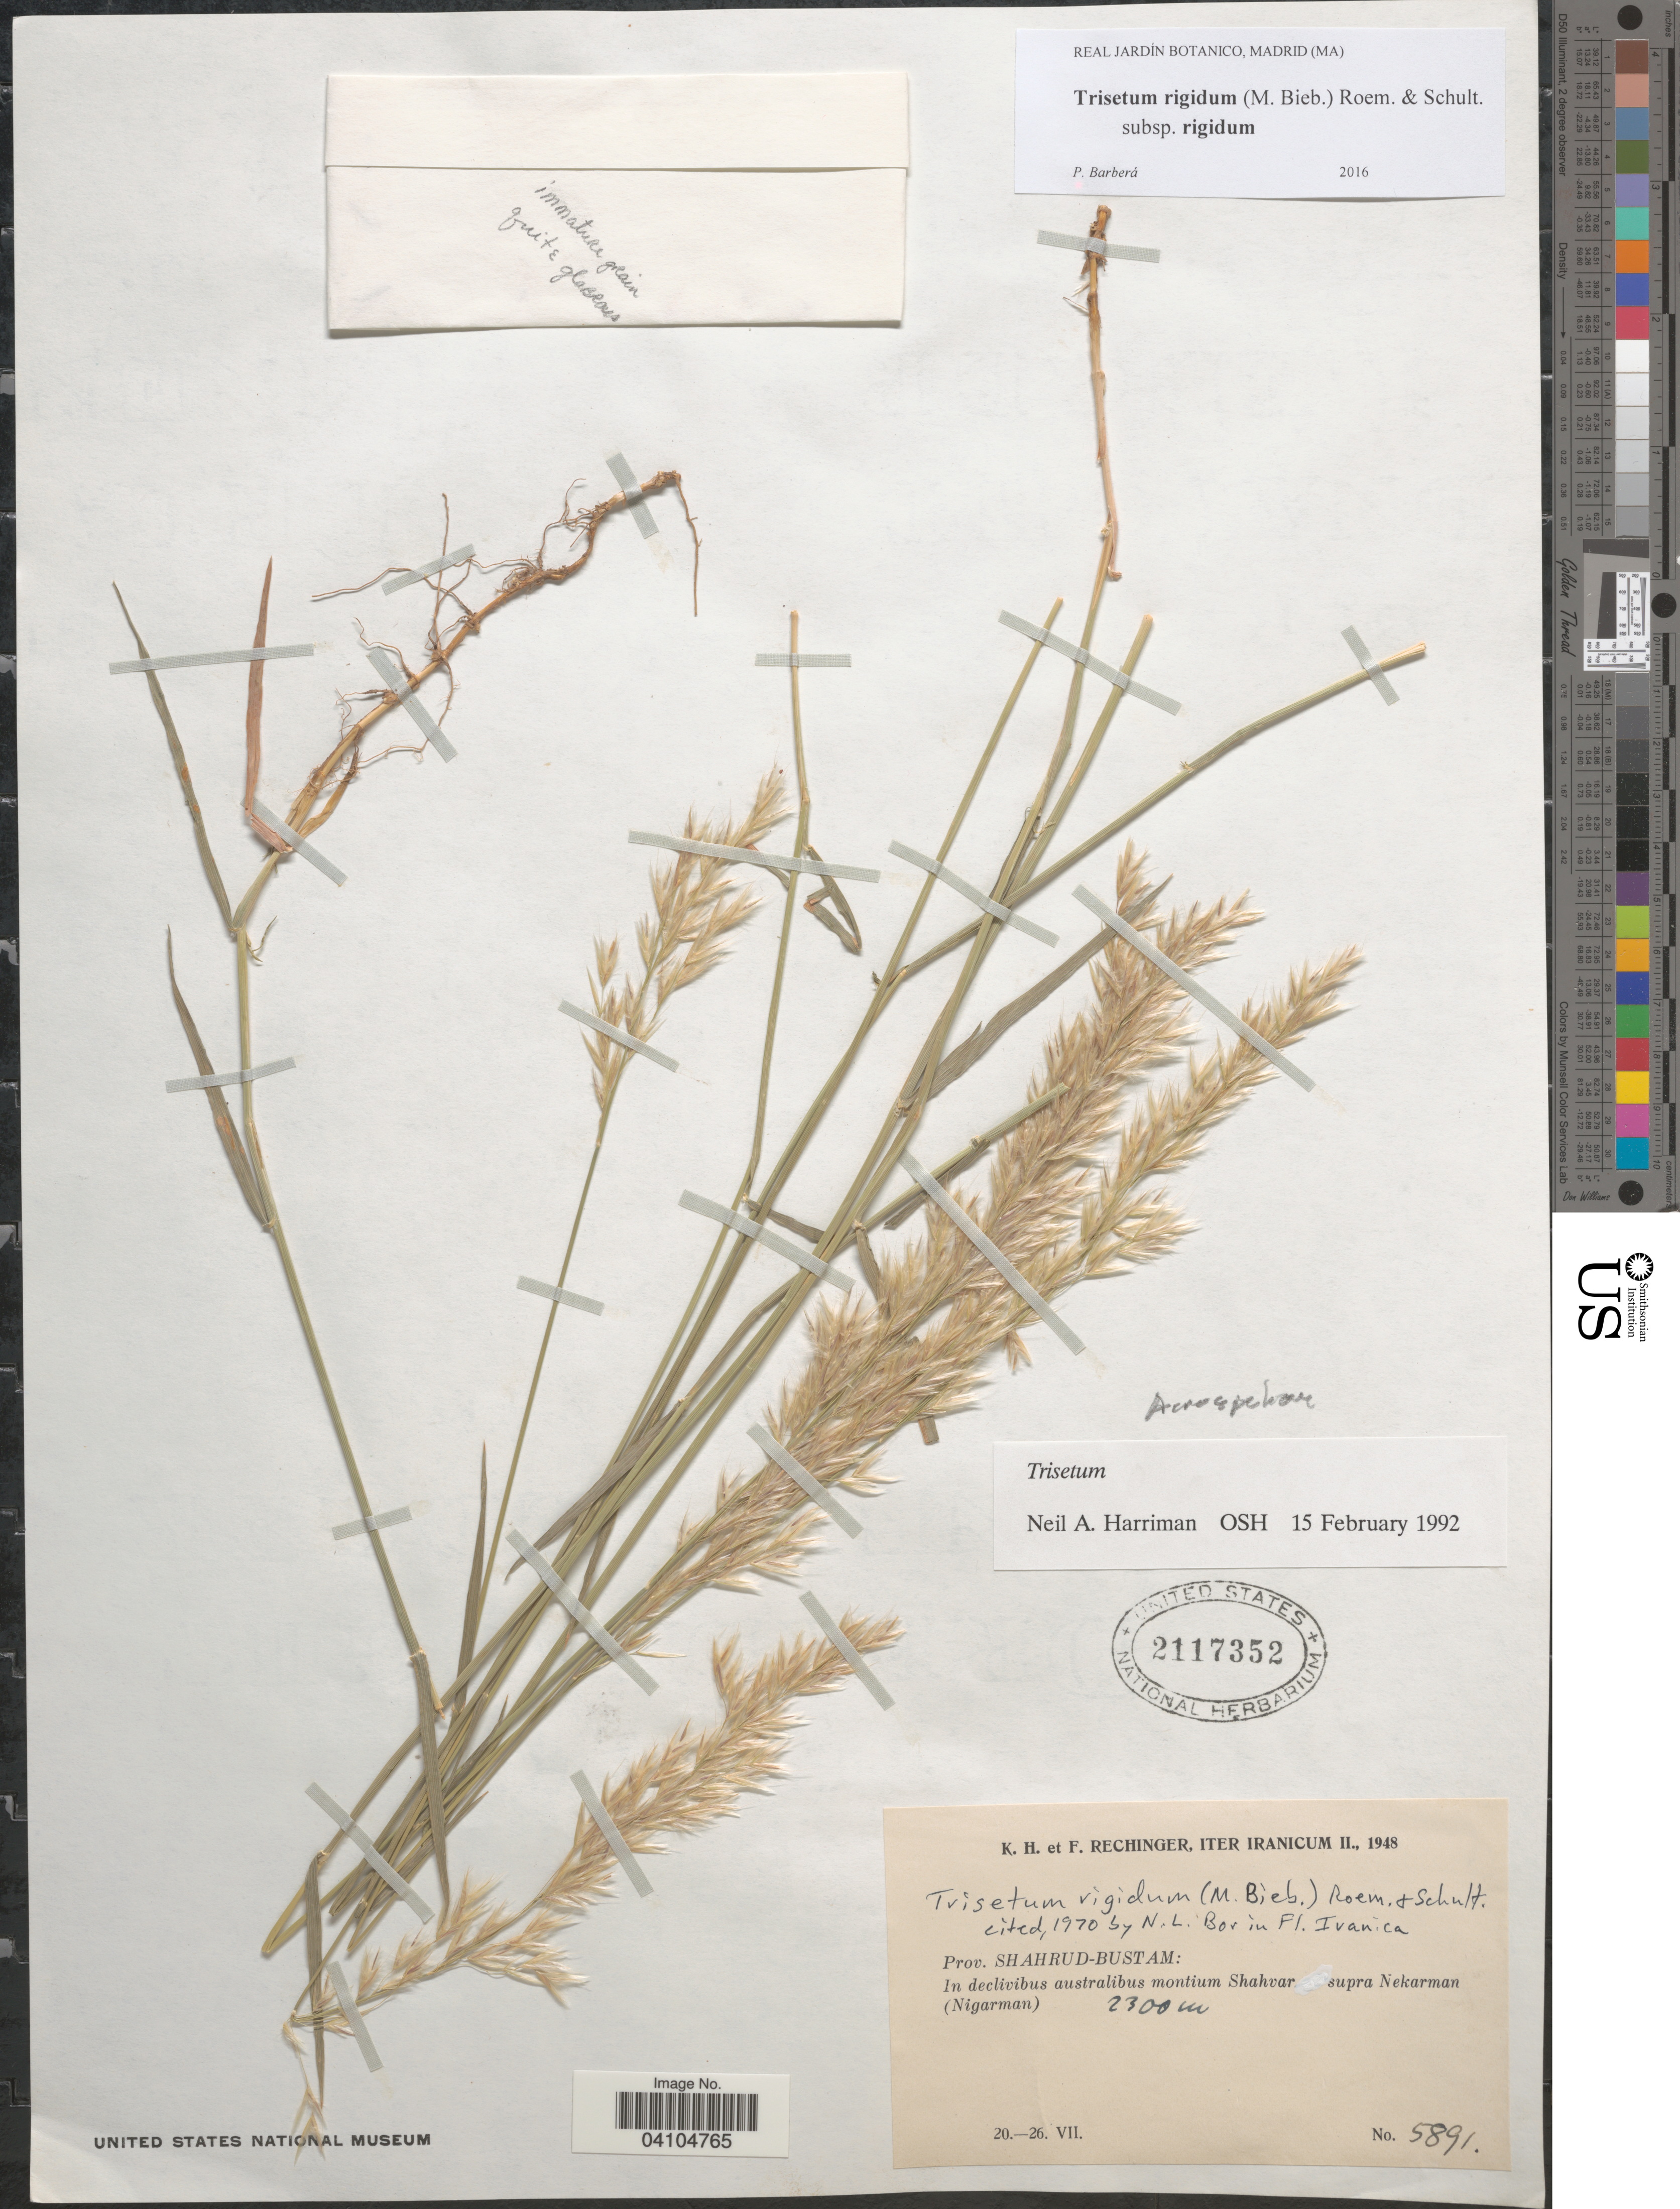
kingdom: Plantae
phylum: Tracheophyta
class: Liliopsida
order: Poales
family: Poaceae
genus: Acrospelion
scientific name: Acrospelion rigidum ined.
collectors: K. H. Rechinger & F. Rechinger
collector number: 5891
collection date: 1948-07-20/1948-07-26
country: Iran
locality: Iter Iranicum II., 1948. Prov. Shahrud-Bustam: In declivibus australibus montium Shahvar supra Nekarman (Nigarman).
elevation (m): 2300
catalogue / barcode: US 2117352